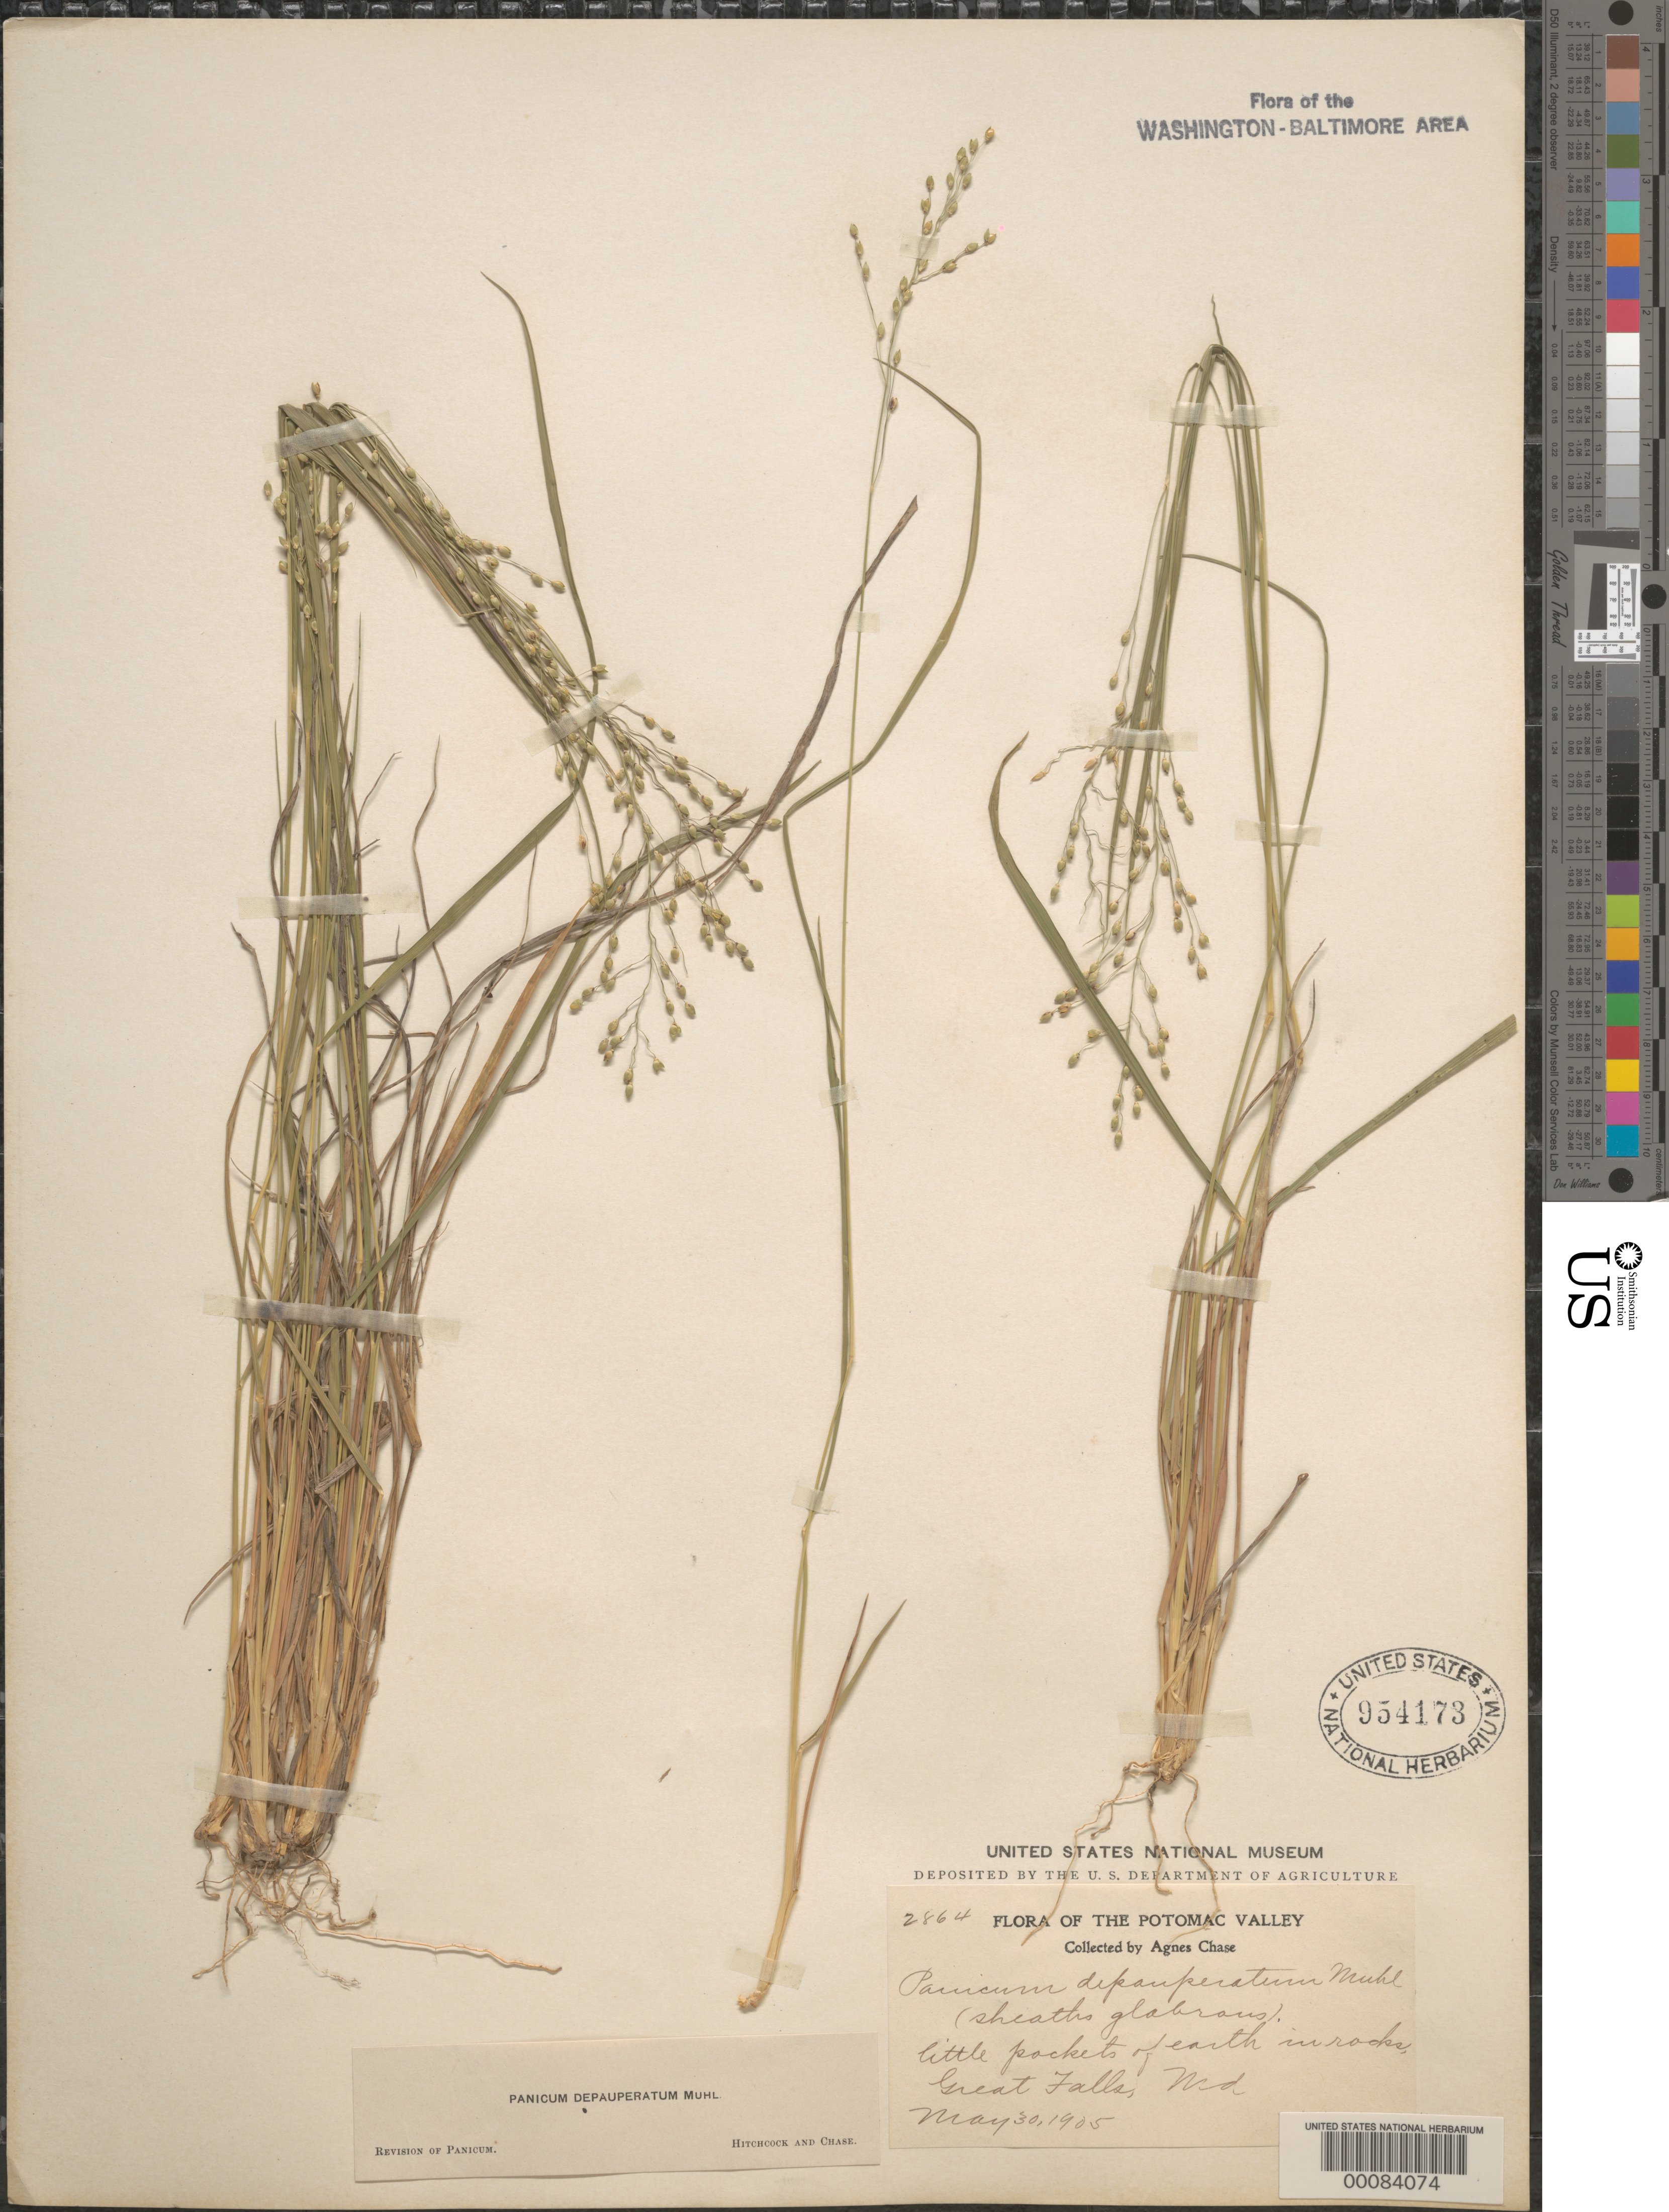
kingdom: Plantae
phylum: Tracheophyta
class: Liliopsida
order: Poales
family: Poaceae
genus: Dichanthelium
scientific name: Dichanthelium depauperatum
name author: (Muhl.) Gould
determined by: Hitchcock, A. S.; Chase, [M.] A.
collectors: A. Chase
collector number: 2864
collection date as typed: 30 May 1905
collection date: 1905-05-30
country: United States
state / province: Maryland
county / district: Montgomery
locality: Great Falls C. & O. Canal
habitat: Earthen pockets in rock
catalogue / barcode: US 954173